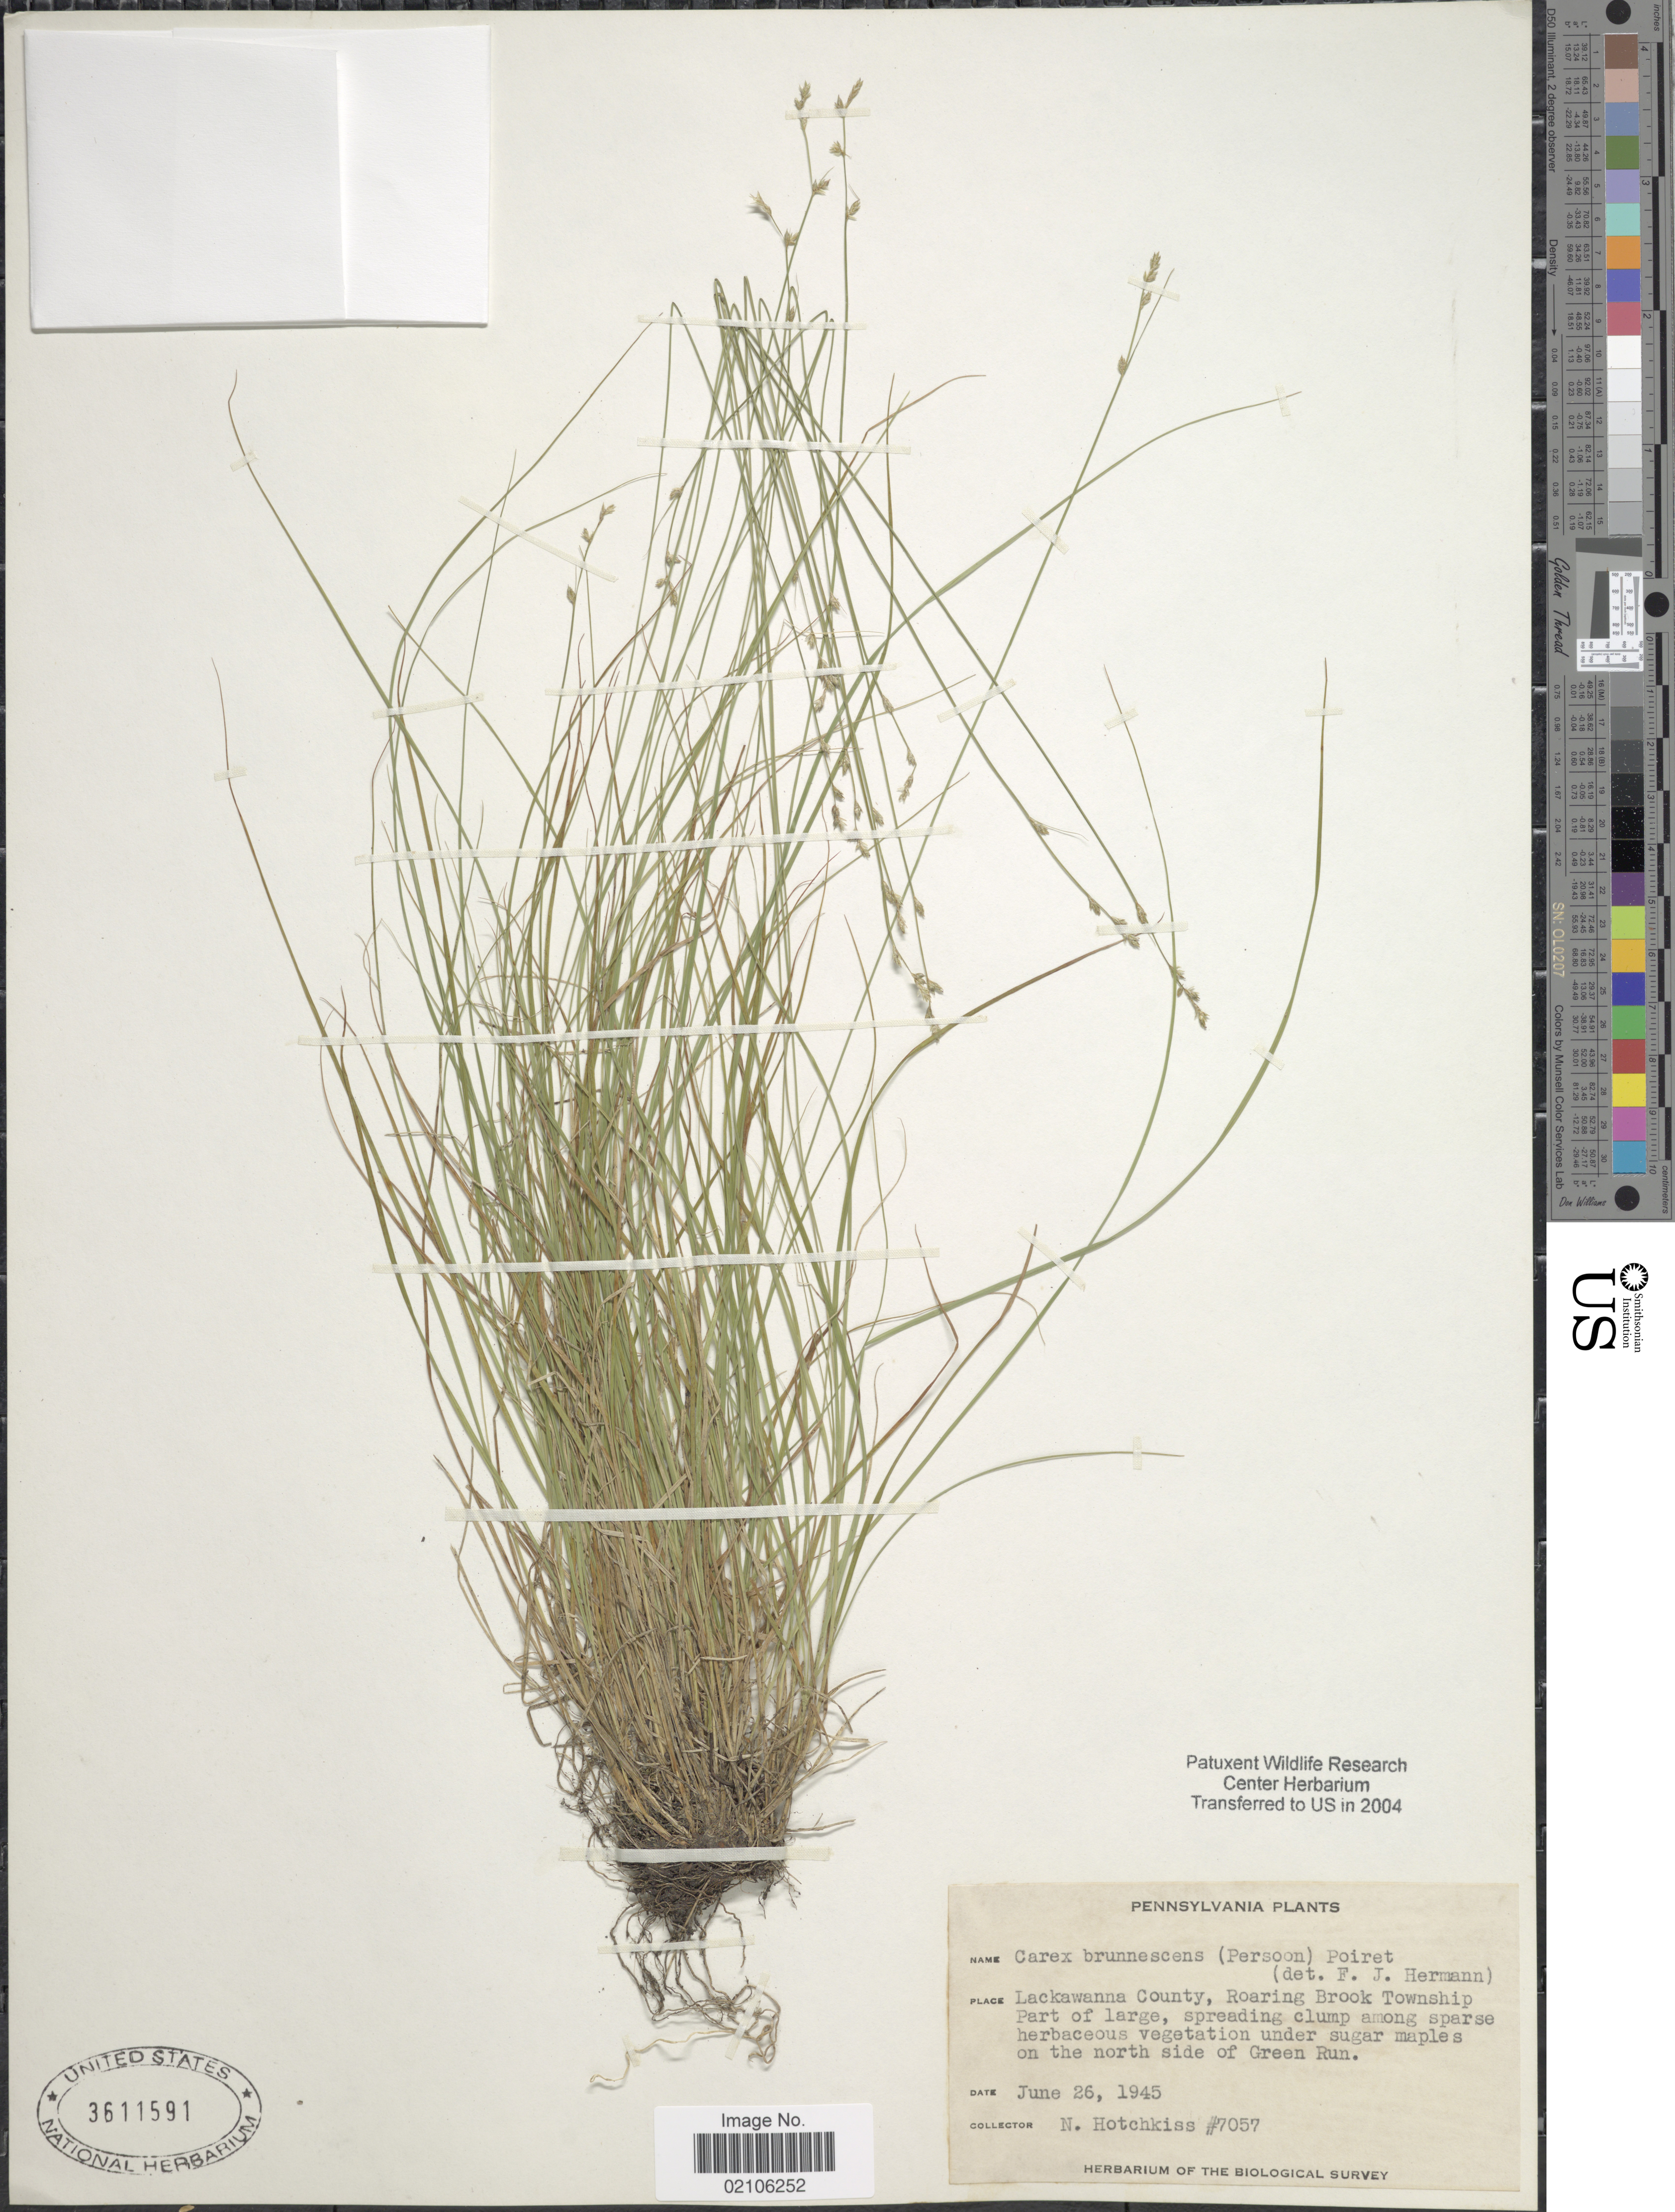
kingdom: Plantae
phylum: Tracheophyta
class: Liliopsida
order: Poales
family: Cyperaceae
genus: Carex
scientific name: Carex brunnescens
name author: (Pers.) Poir.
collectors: N. Hotchkiss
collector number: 7057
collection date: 1945-06-26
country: United States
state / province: Pennsylvania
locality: Lackawanna County, Roaring Brook Township Part of large, spreading clump among sparse herbaceous vegetation under sugar maple's on the north side of Green Run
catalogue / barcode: US 3611591